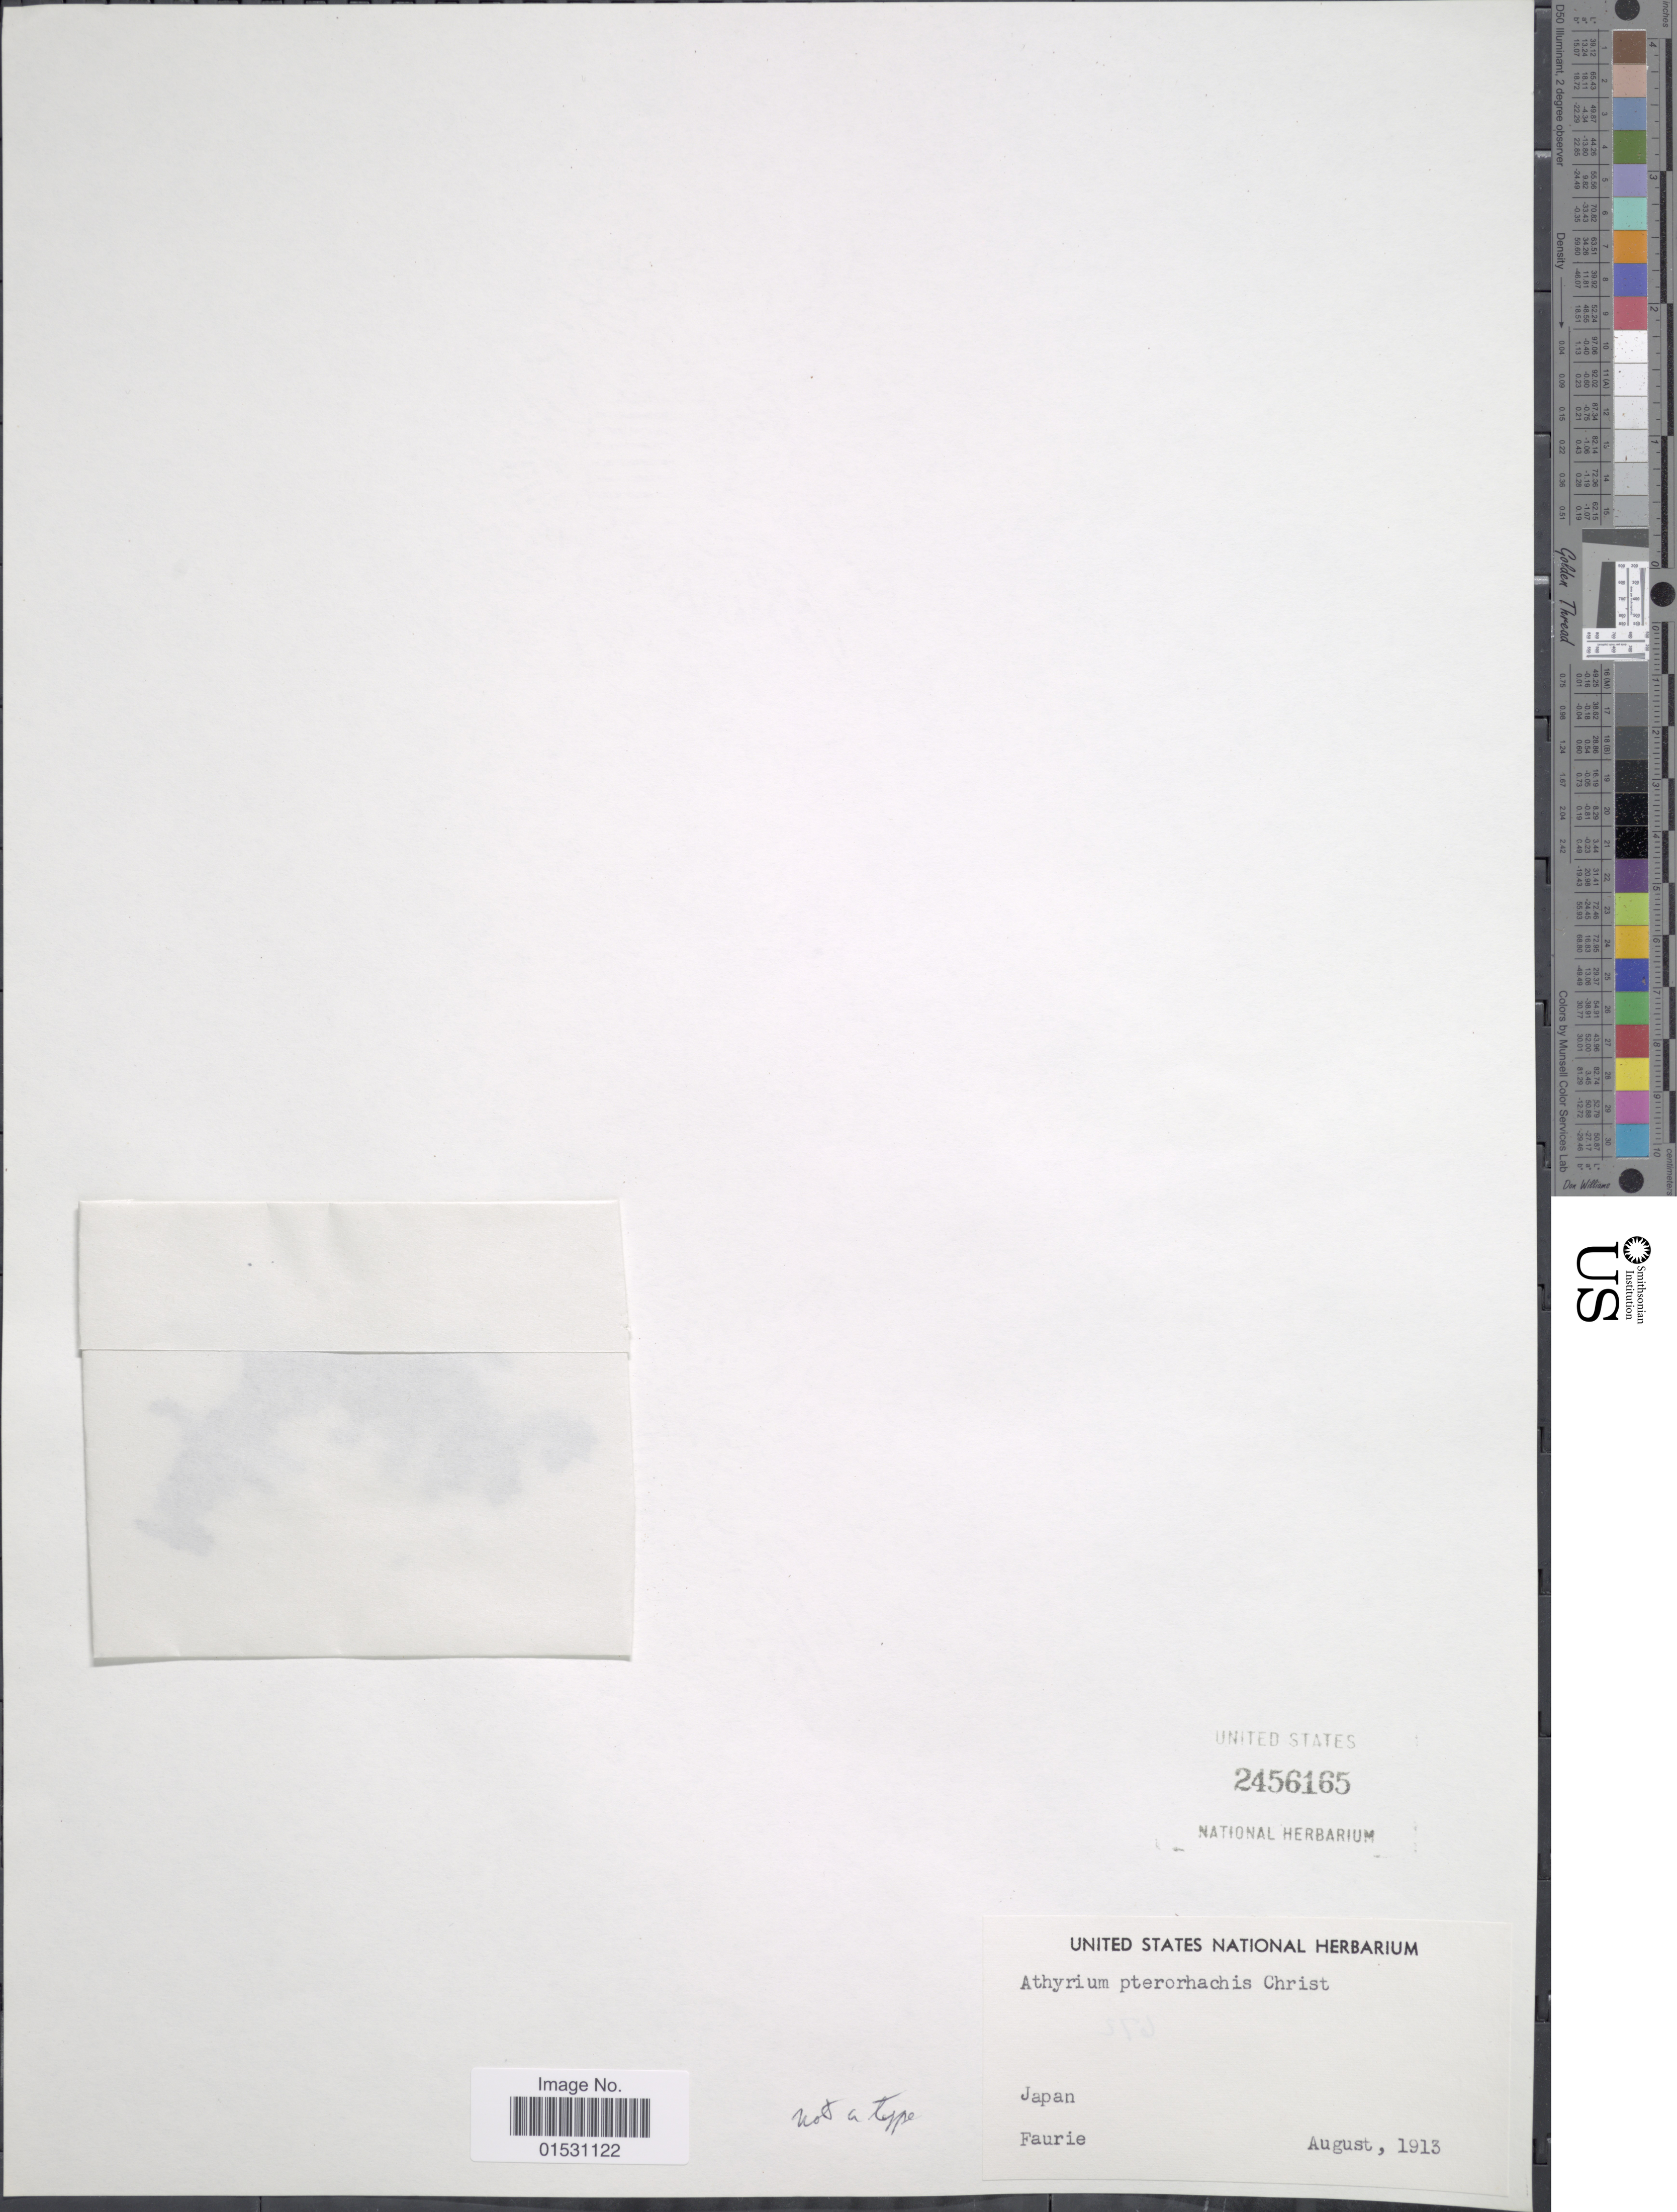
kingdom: Plantae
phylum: Tracheophyta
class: Polypodiopsida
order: Polypodiales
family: Athyriaceae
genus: Athyrium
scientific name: Athyrium pterorhachis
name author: Christ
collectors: -. Faurie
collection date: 1913-08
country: Japan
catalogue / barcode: US 2456165